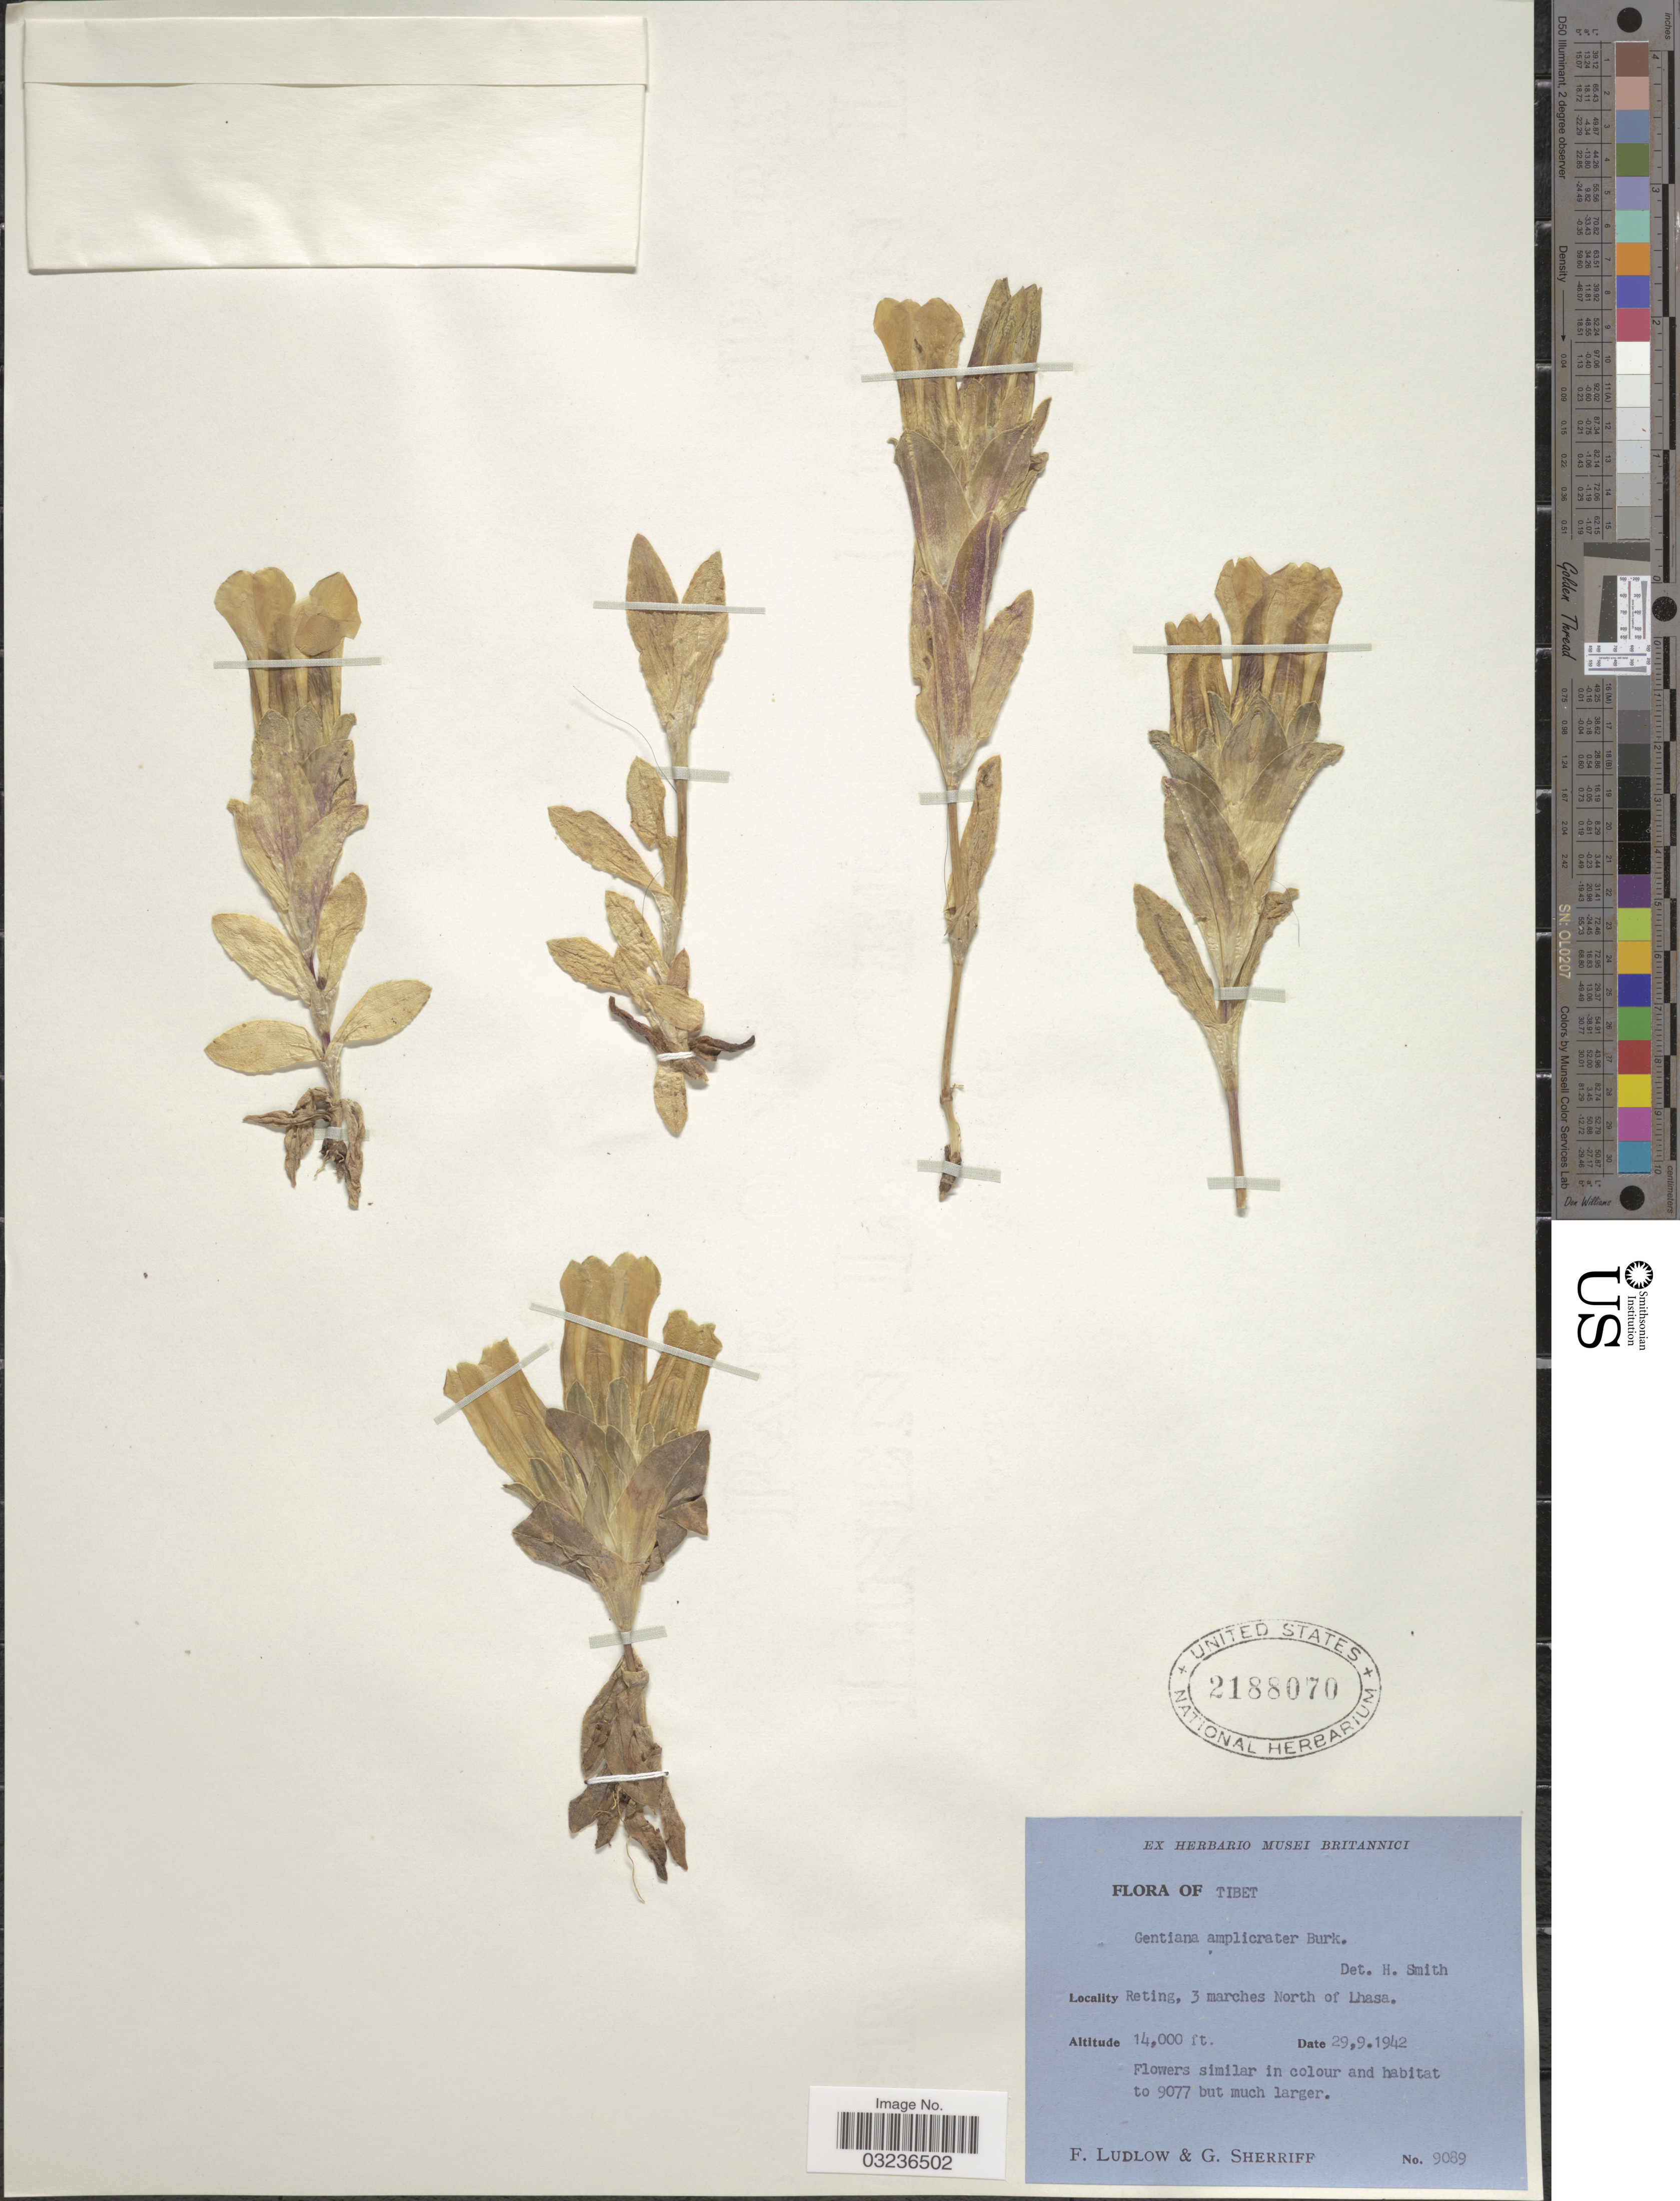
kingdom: Plantae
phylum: Tracheophyta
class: Magnoliopsida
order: Gentianales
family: Gentianaceae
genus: Gentiana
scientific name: Gentiana amplicrater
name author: Burkill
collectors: F. Ludlow & G. Sherriff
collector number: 9089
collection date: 1942-09-29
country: China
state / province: Xizang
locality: Tibet. Reting, 3 marches North of Lhasa.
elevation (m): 4267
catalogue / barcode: US 2188070